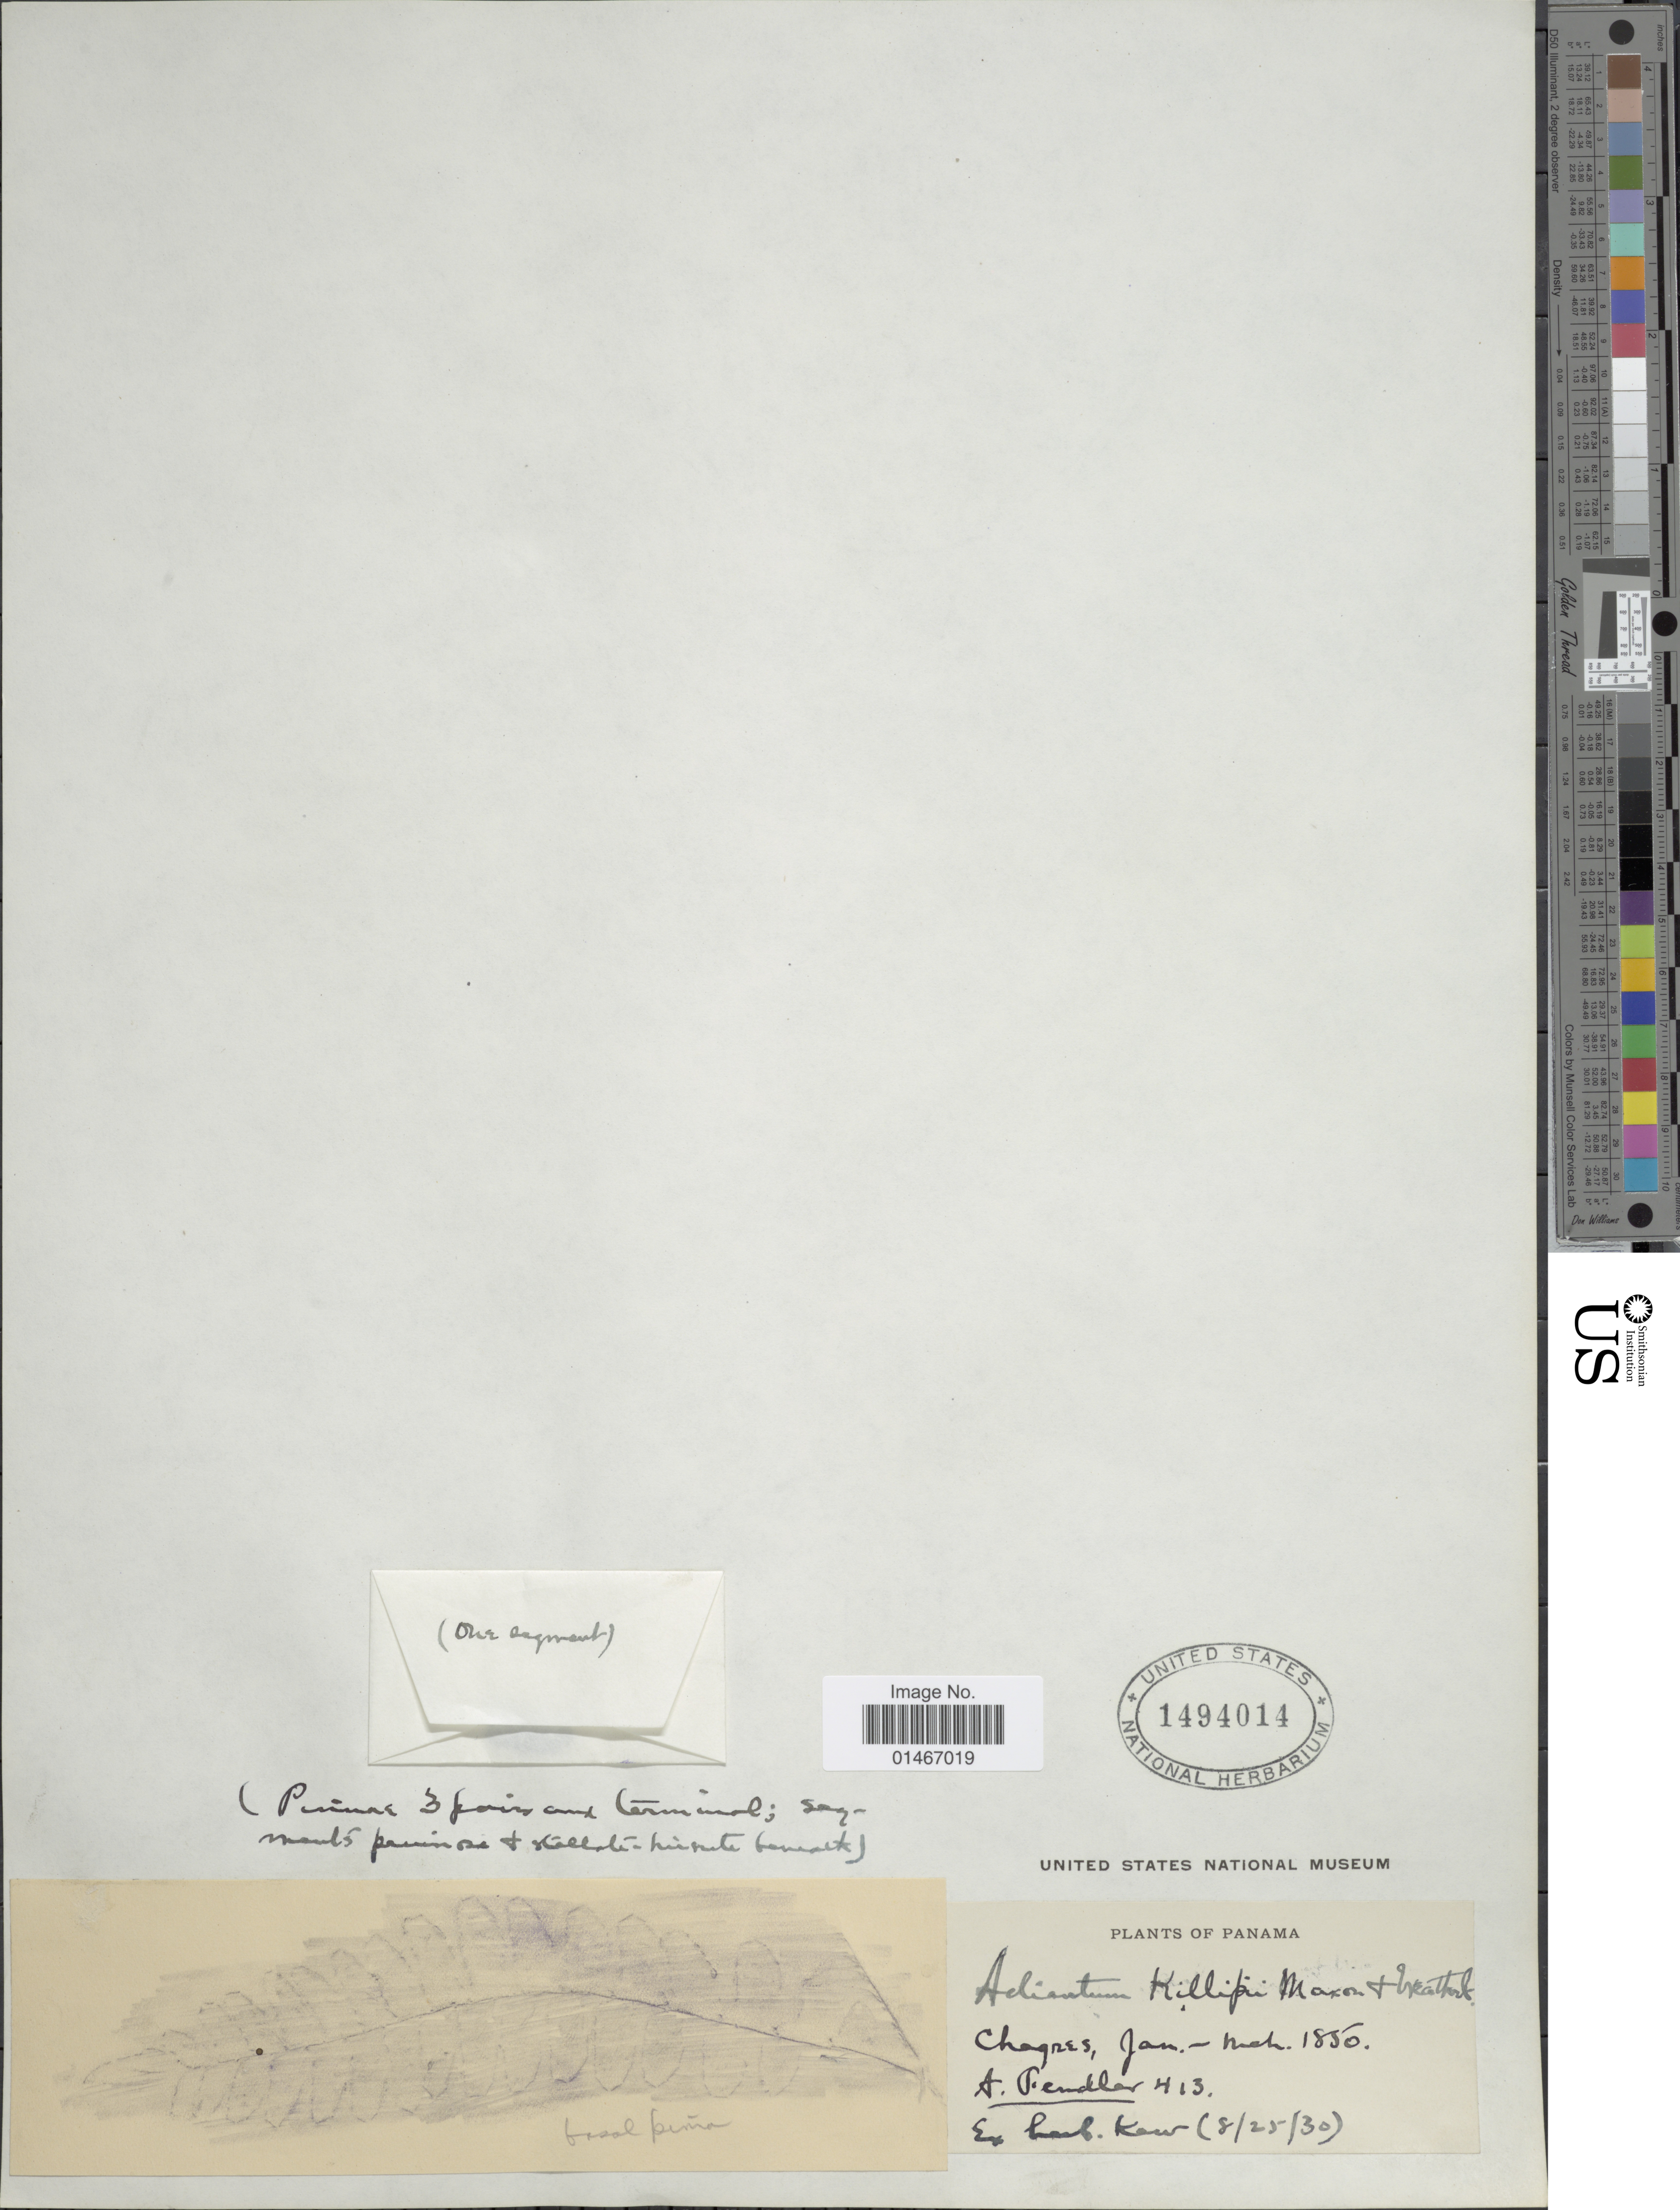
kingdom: Plantae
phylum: Tracheophyta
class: Polypodiopsida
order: Polypodiales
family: Pteridaceae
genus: Adiantum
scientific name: Adiantum killipii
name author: Maxon & Weath.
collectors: A. Fendler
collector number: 413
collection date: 1850-01/1850-03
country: Panama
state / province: Panamá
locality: Chagres.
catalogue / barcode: US 1494014